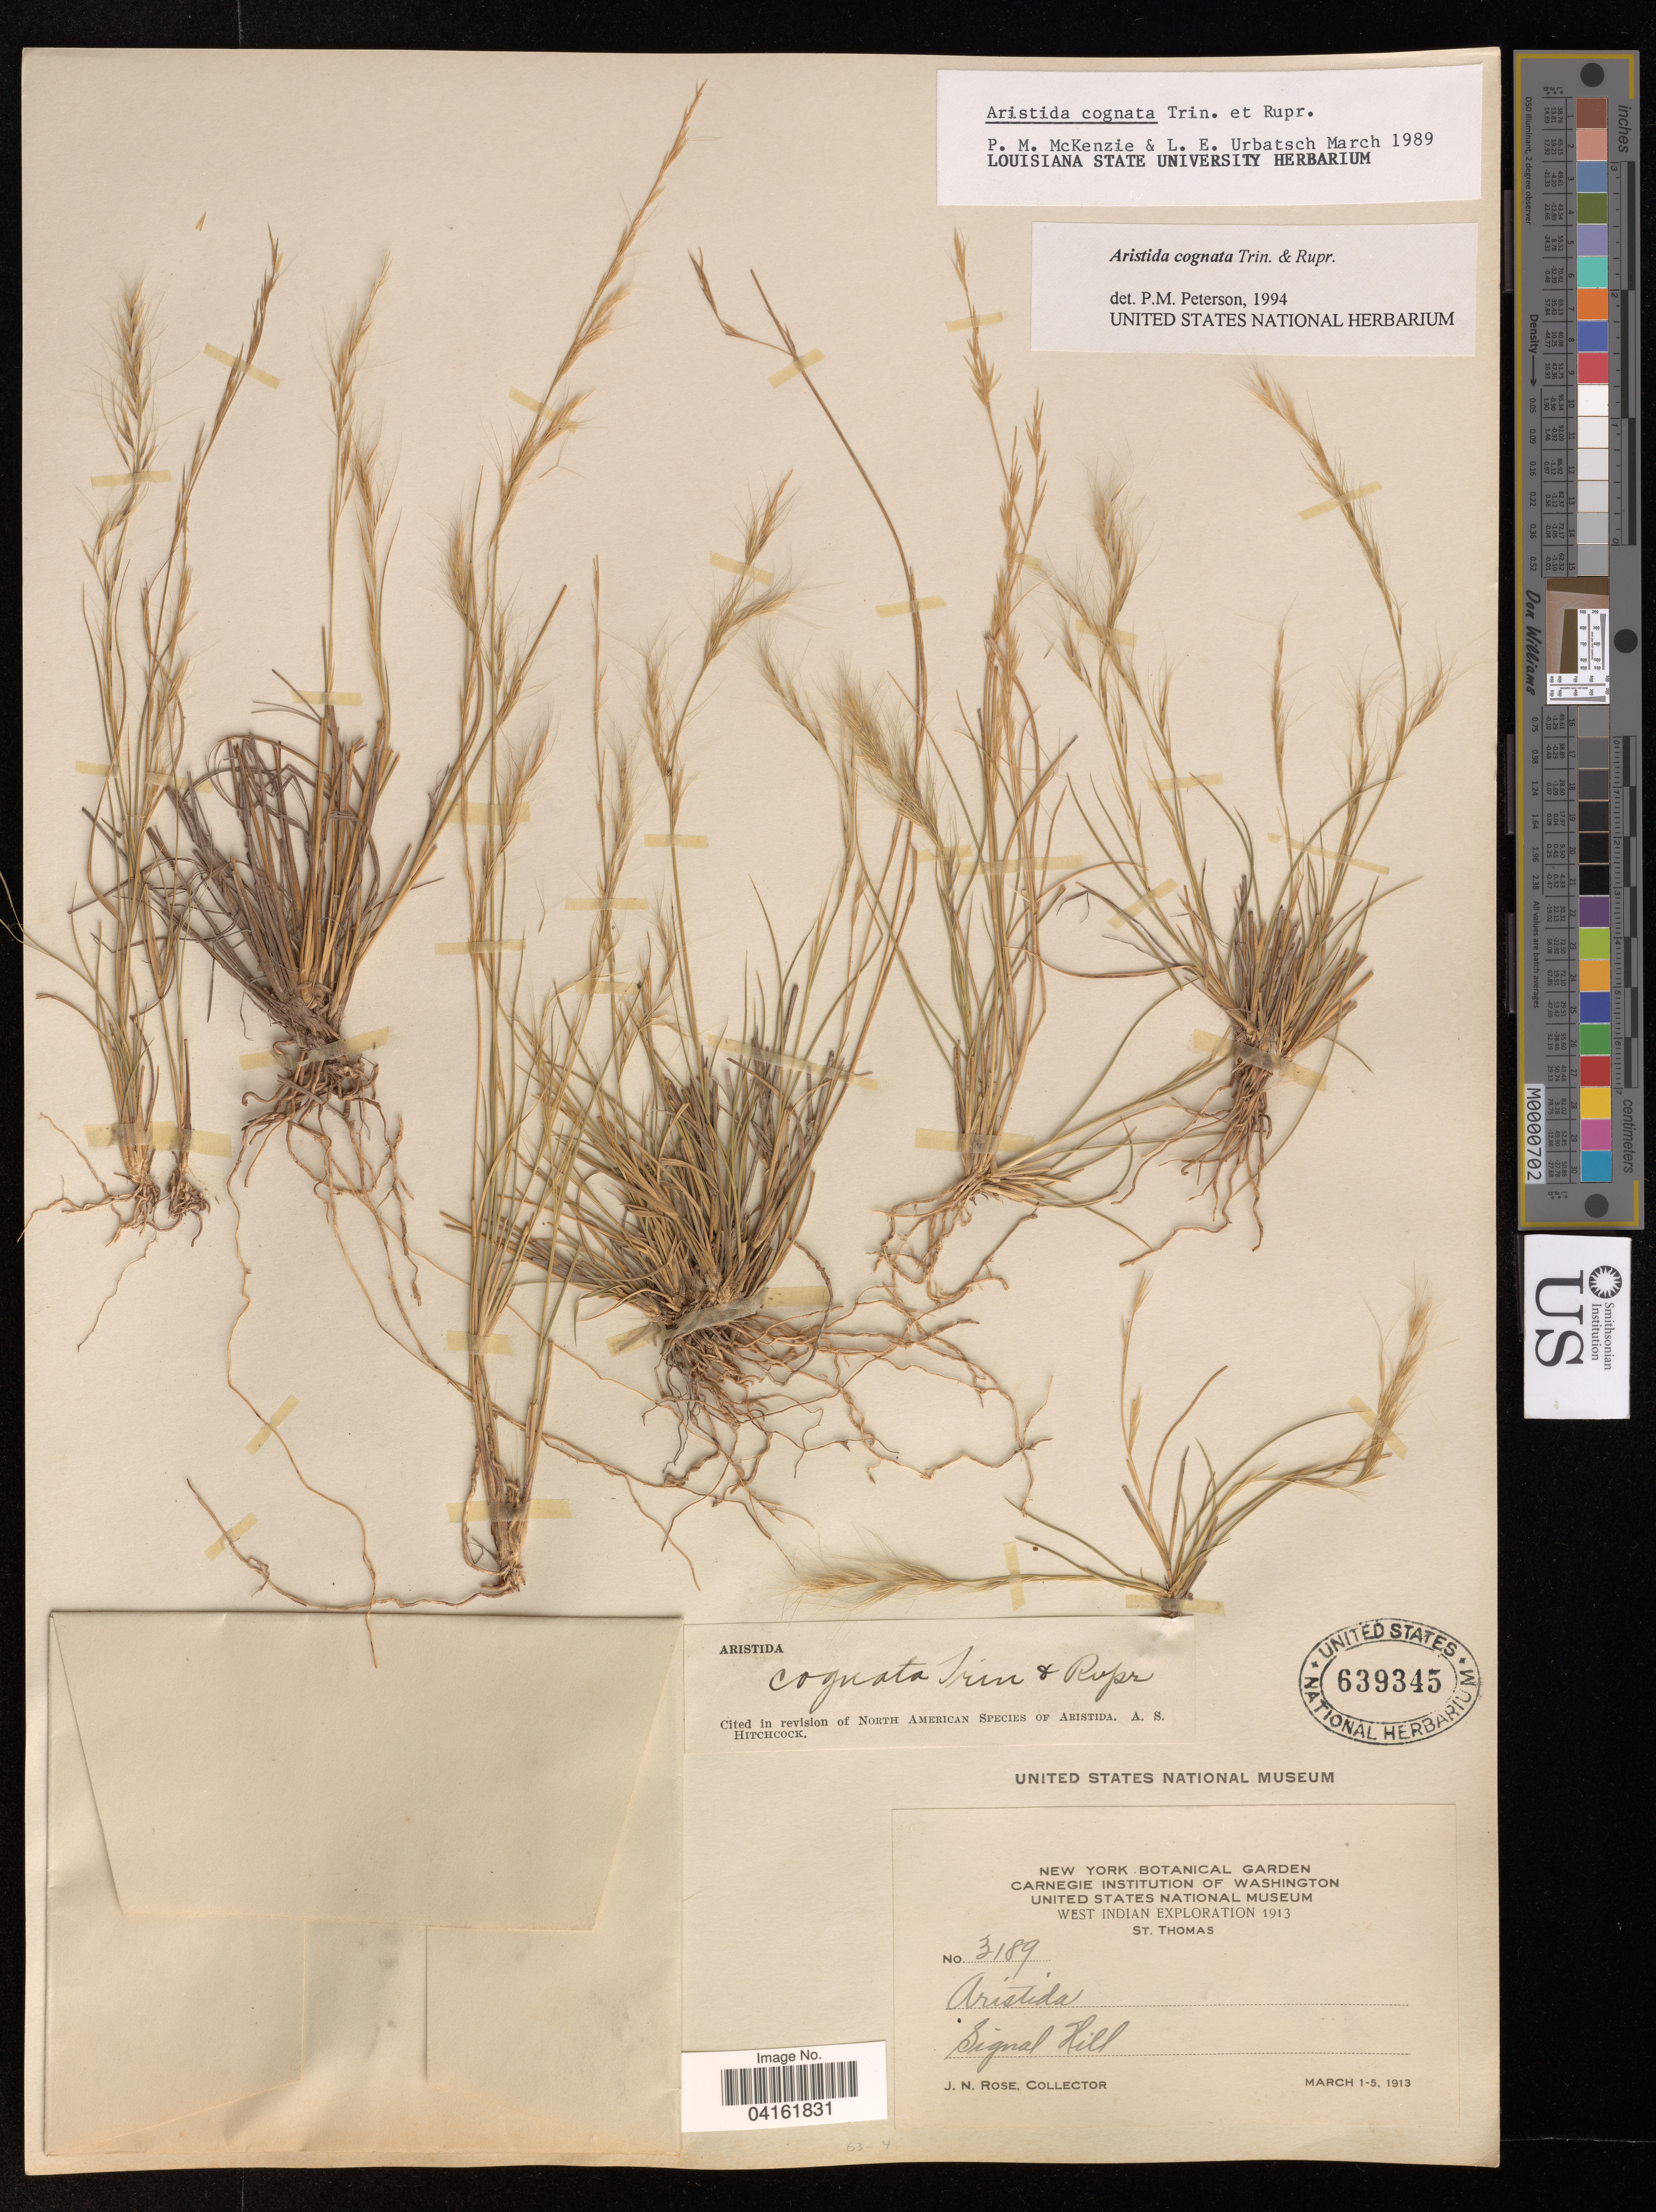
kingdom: Plantae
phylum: Tracheophyta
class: Liliopsida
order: Poales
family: Poaceae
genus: Aristida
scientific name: Aristida cognata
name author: Trin. & Rupr.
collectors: J. N. Rose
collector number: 3189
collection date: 1913-03-01/1913-03-05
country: Antigua and Barbuda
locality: West Indian. Signal Hill.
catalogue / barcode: US 639345